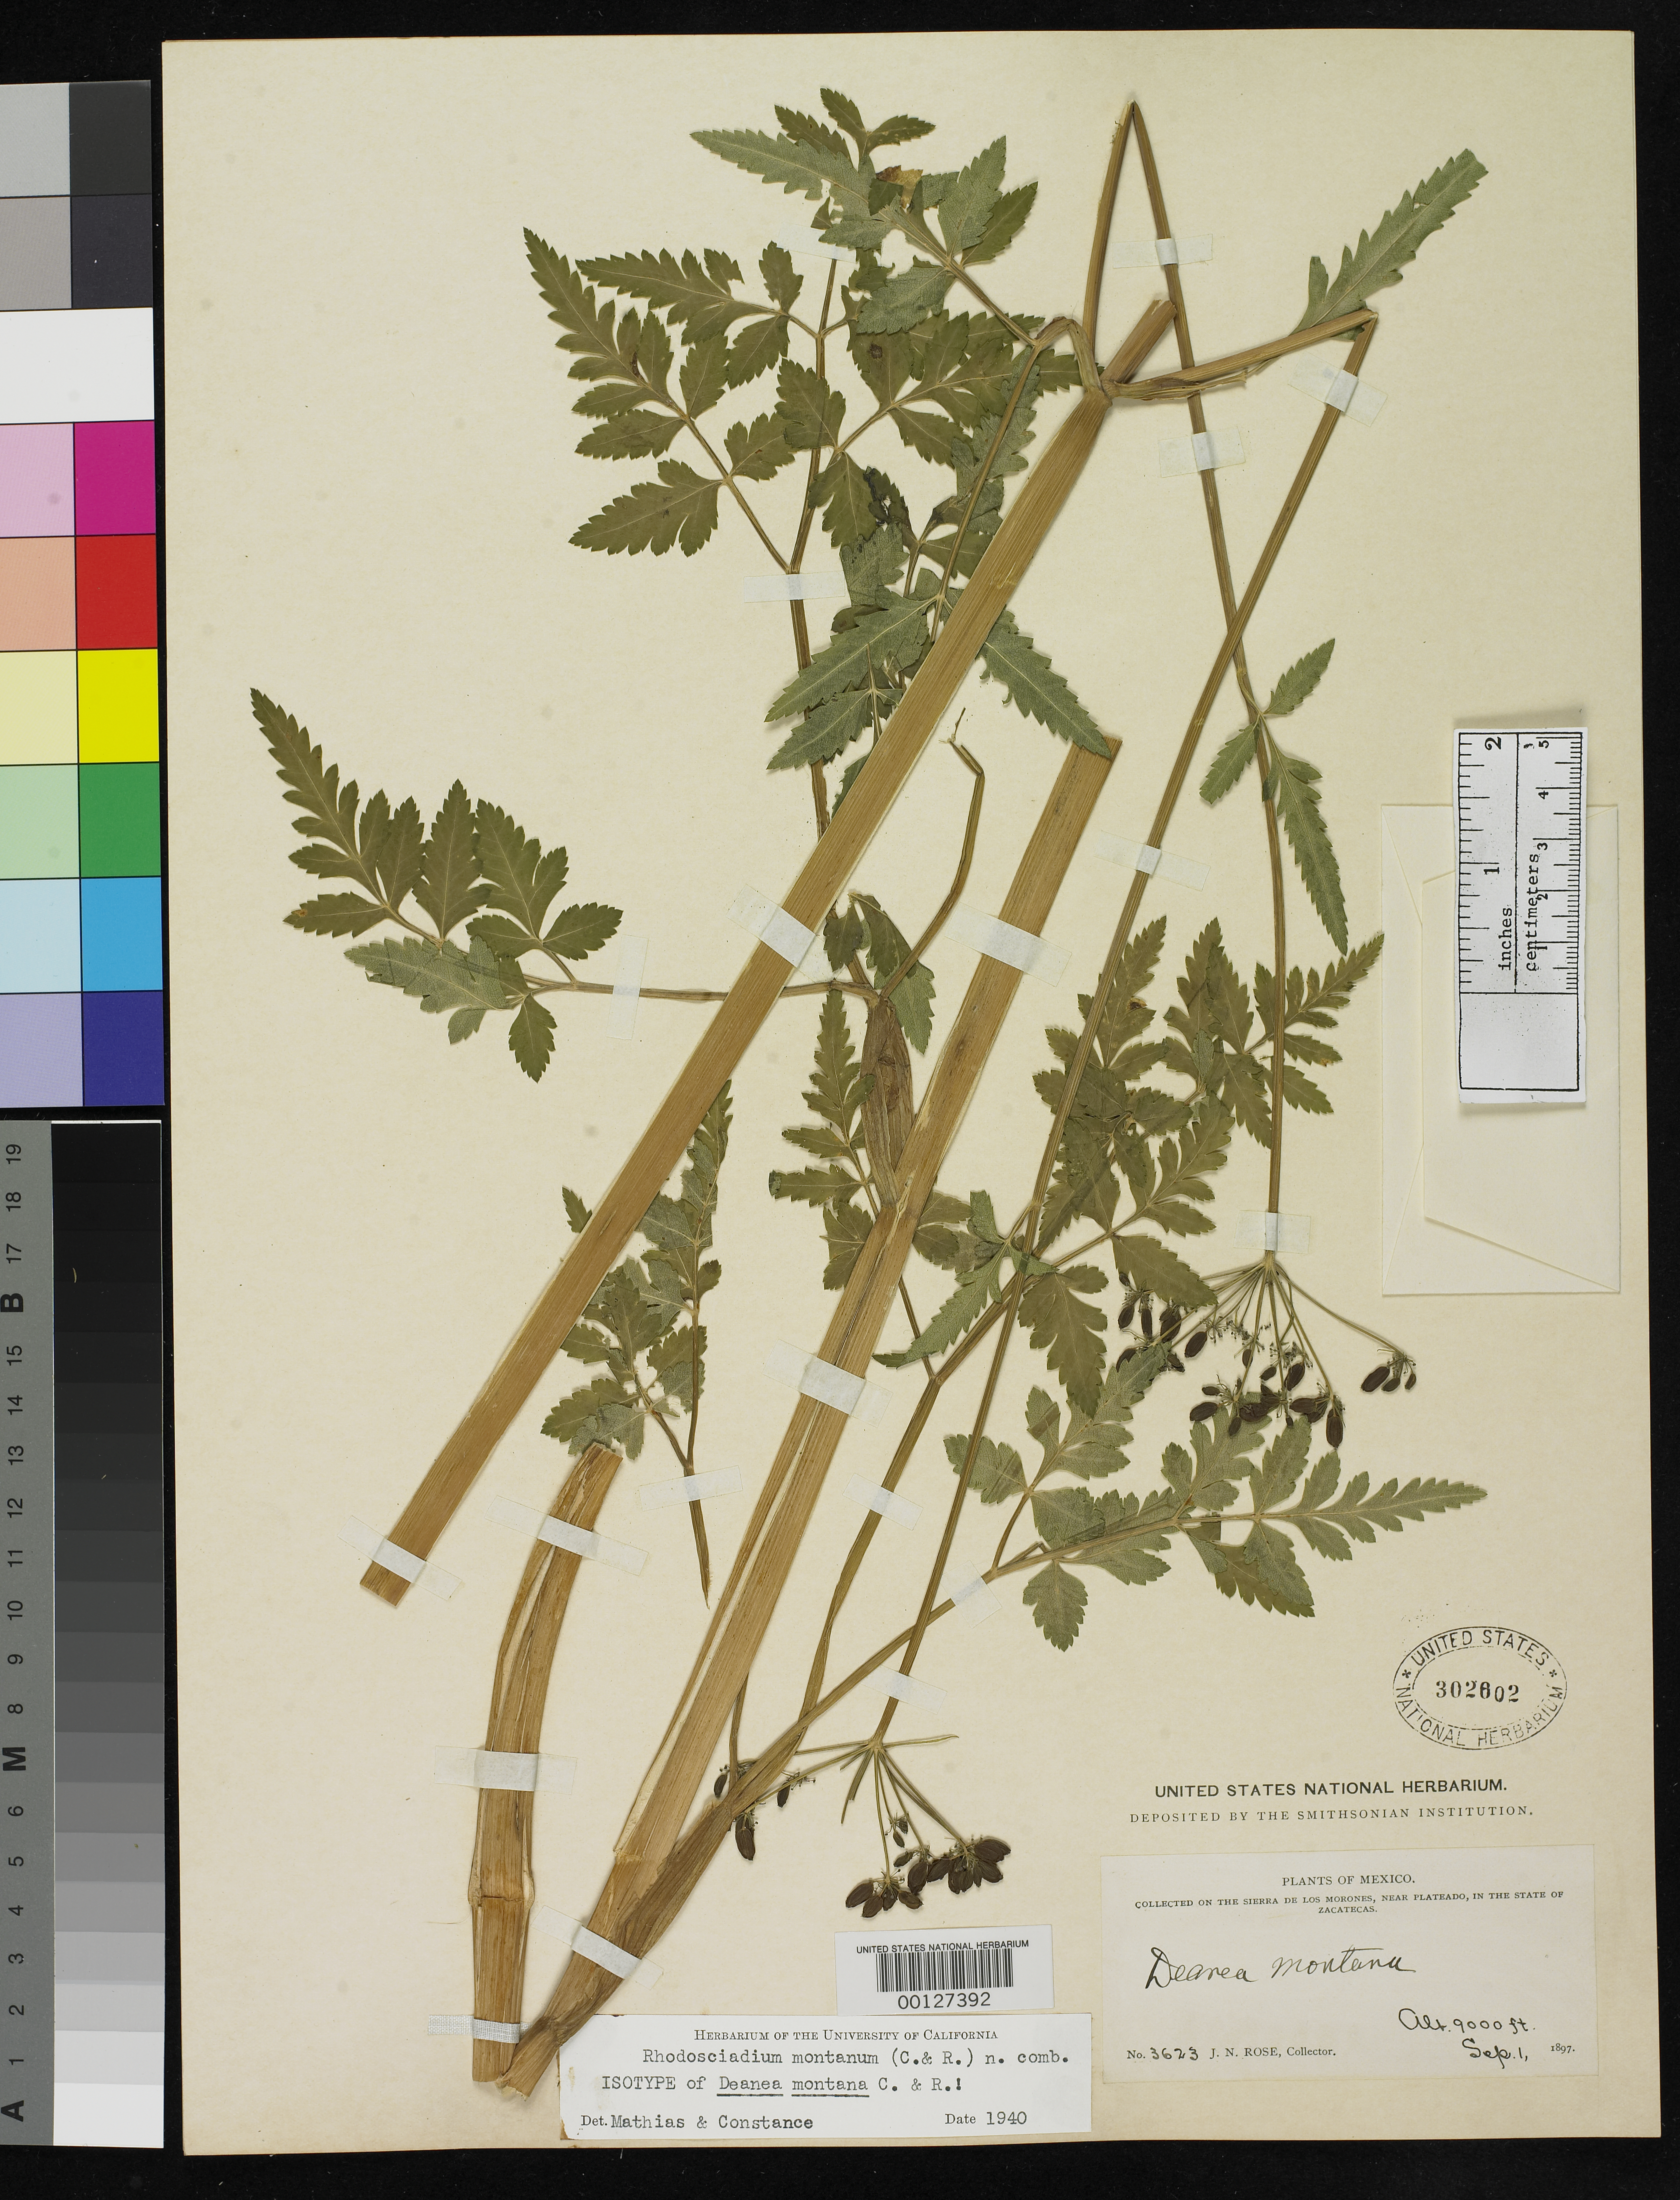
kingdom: Plantae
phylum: Tracheophyta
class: Magnoliopsida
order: Apiales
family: Apiaceae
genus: Deanea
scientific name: Deanea montana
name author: J.M. Coult. & Rose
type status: Isotype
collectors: J. N. Rose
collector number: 3623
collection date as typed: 01 Sep 1897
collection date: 1897-09-01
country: Mexico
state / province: Zacatecas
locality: Sierra de Los Morones, near Plateado.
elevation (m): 2743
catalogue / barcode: US 302602